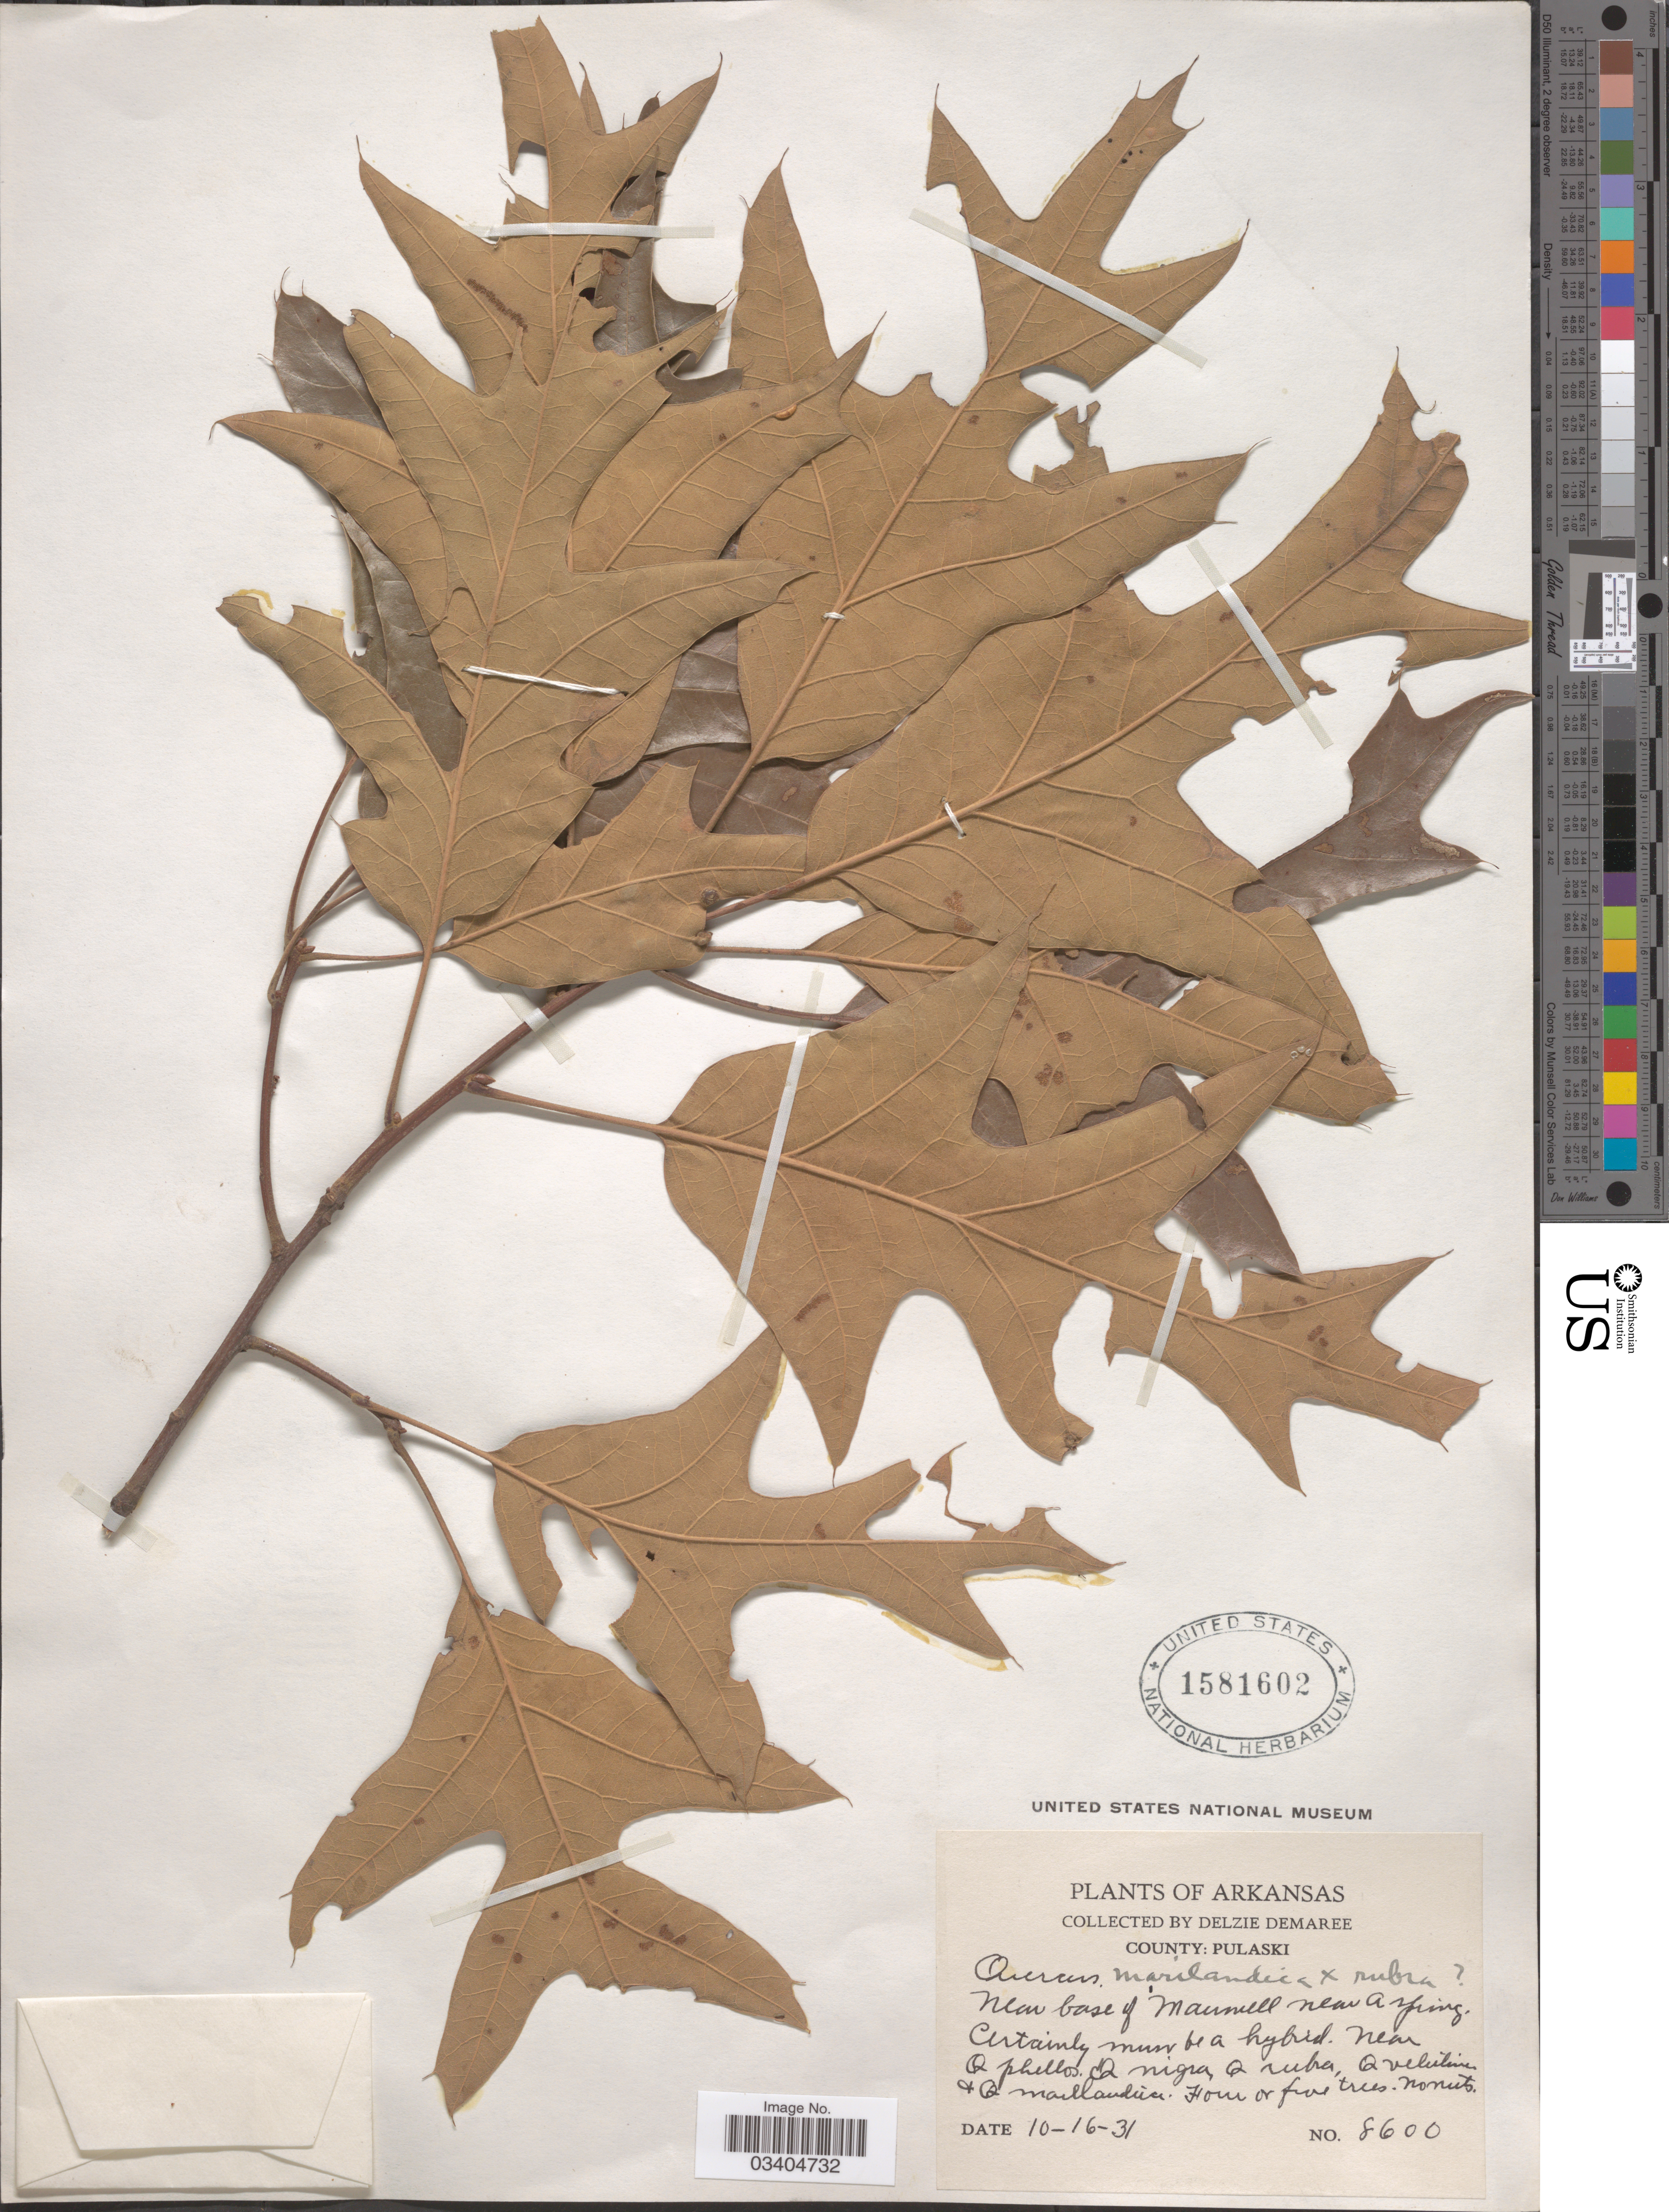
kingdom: Plantae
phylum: Tracheophyta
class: Magnoliopsida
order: Fagales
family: Fagaceae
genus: Quercus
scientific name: Quercus falcata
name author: Michx.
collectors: D. Demaree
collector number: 8600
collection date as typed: Transcribed d/m/y: 16/10/31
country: United States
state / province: Arkansas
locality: County: Pulaski. Near base of Maumell near a spring.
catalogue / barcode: US 1581602